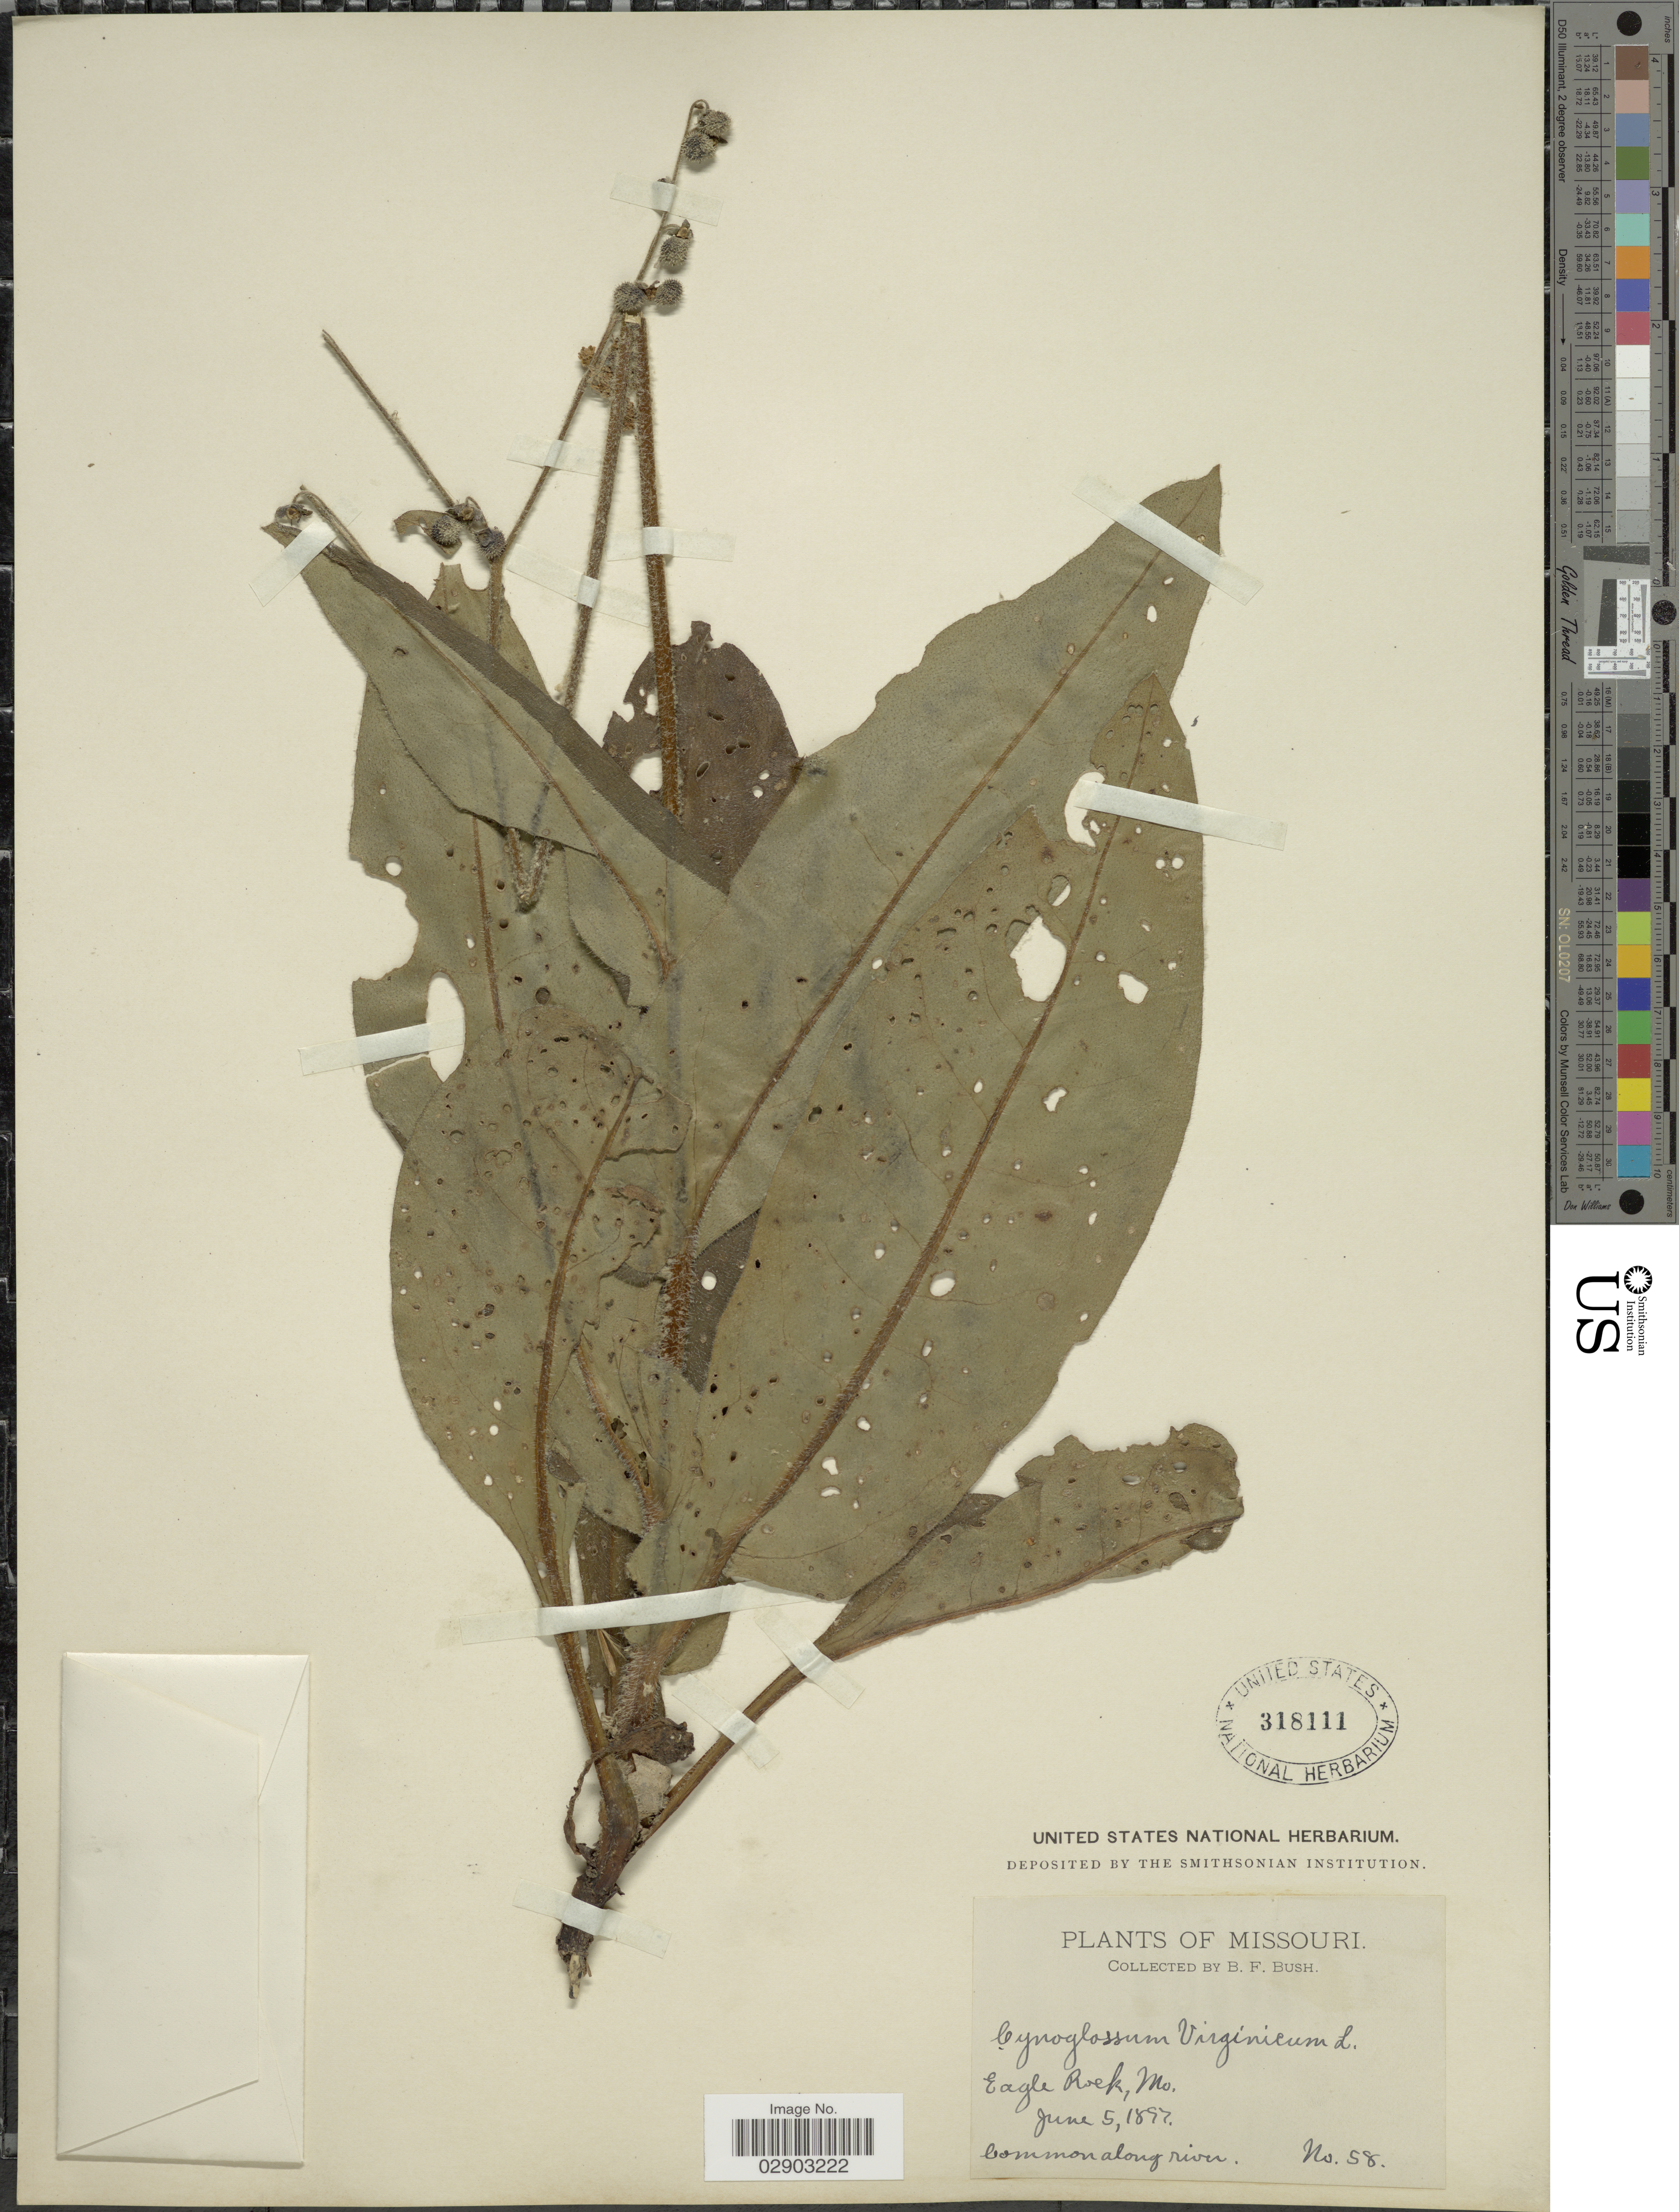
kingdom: Plantae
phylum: Tracheophyta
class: Magnoliopsida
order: Boraginales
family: Boraginaceae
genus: Cynoglossum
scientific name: Cynoglossum virginianum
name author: L.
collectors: B. F. Bush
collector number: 58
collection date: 1897-06-05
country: United States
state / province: Missouri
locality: Eagle Rock, Mo.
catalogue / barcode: US 318111